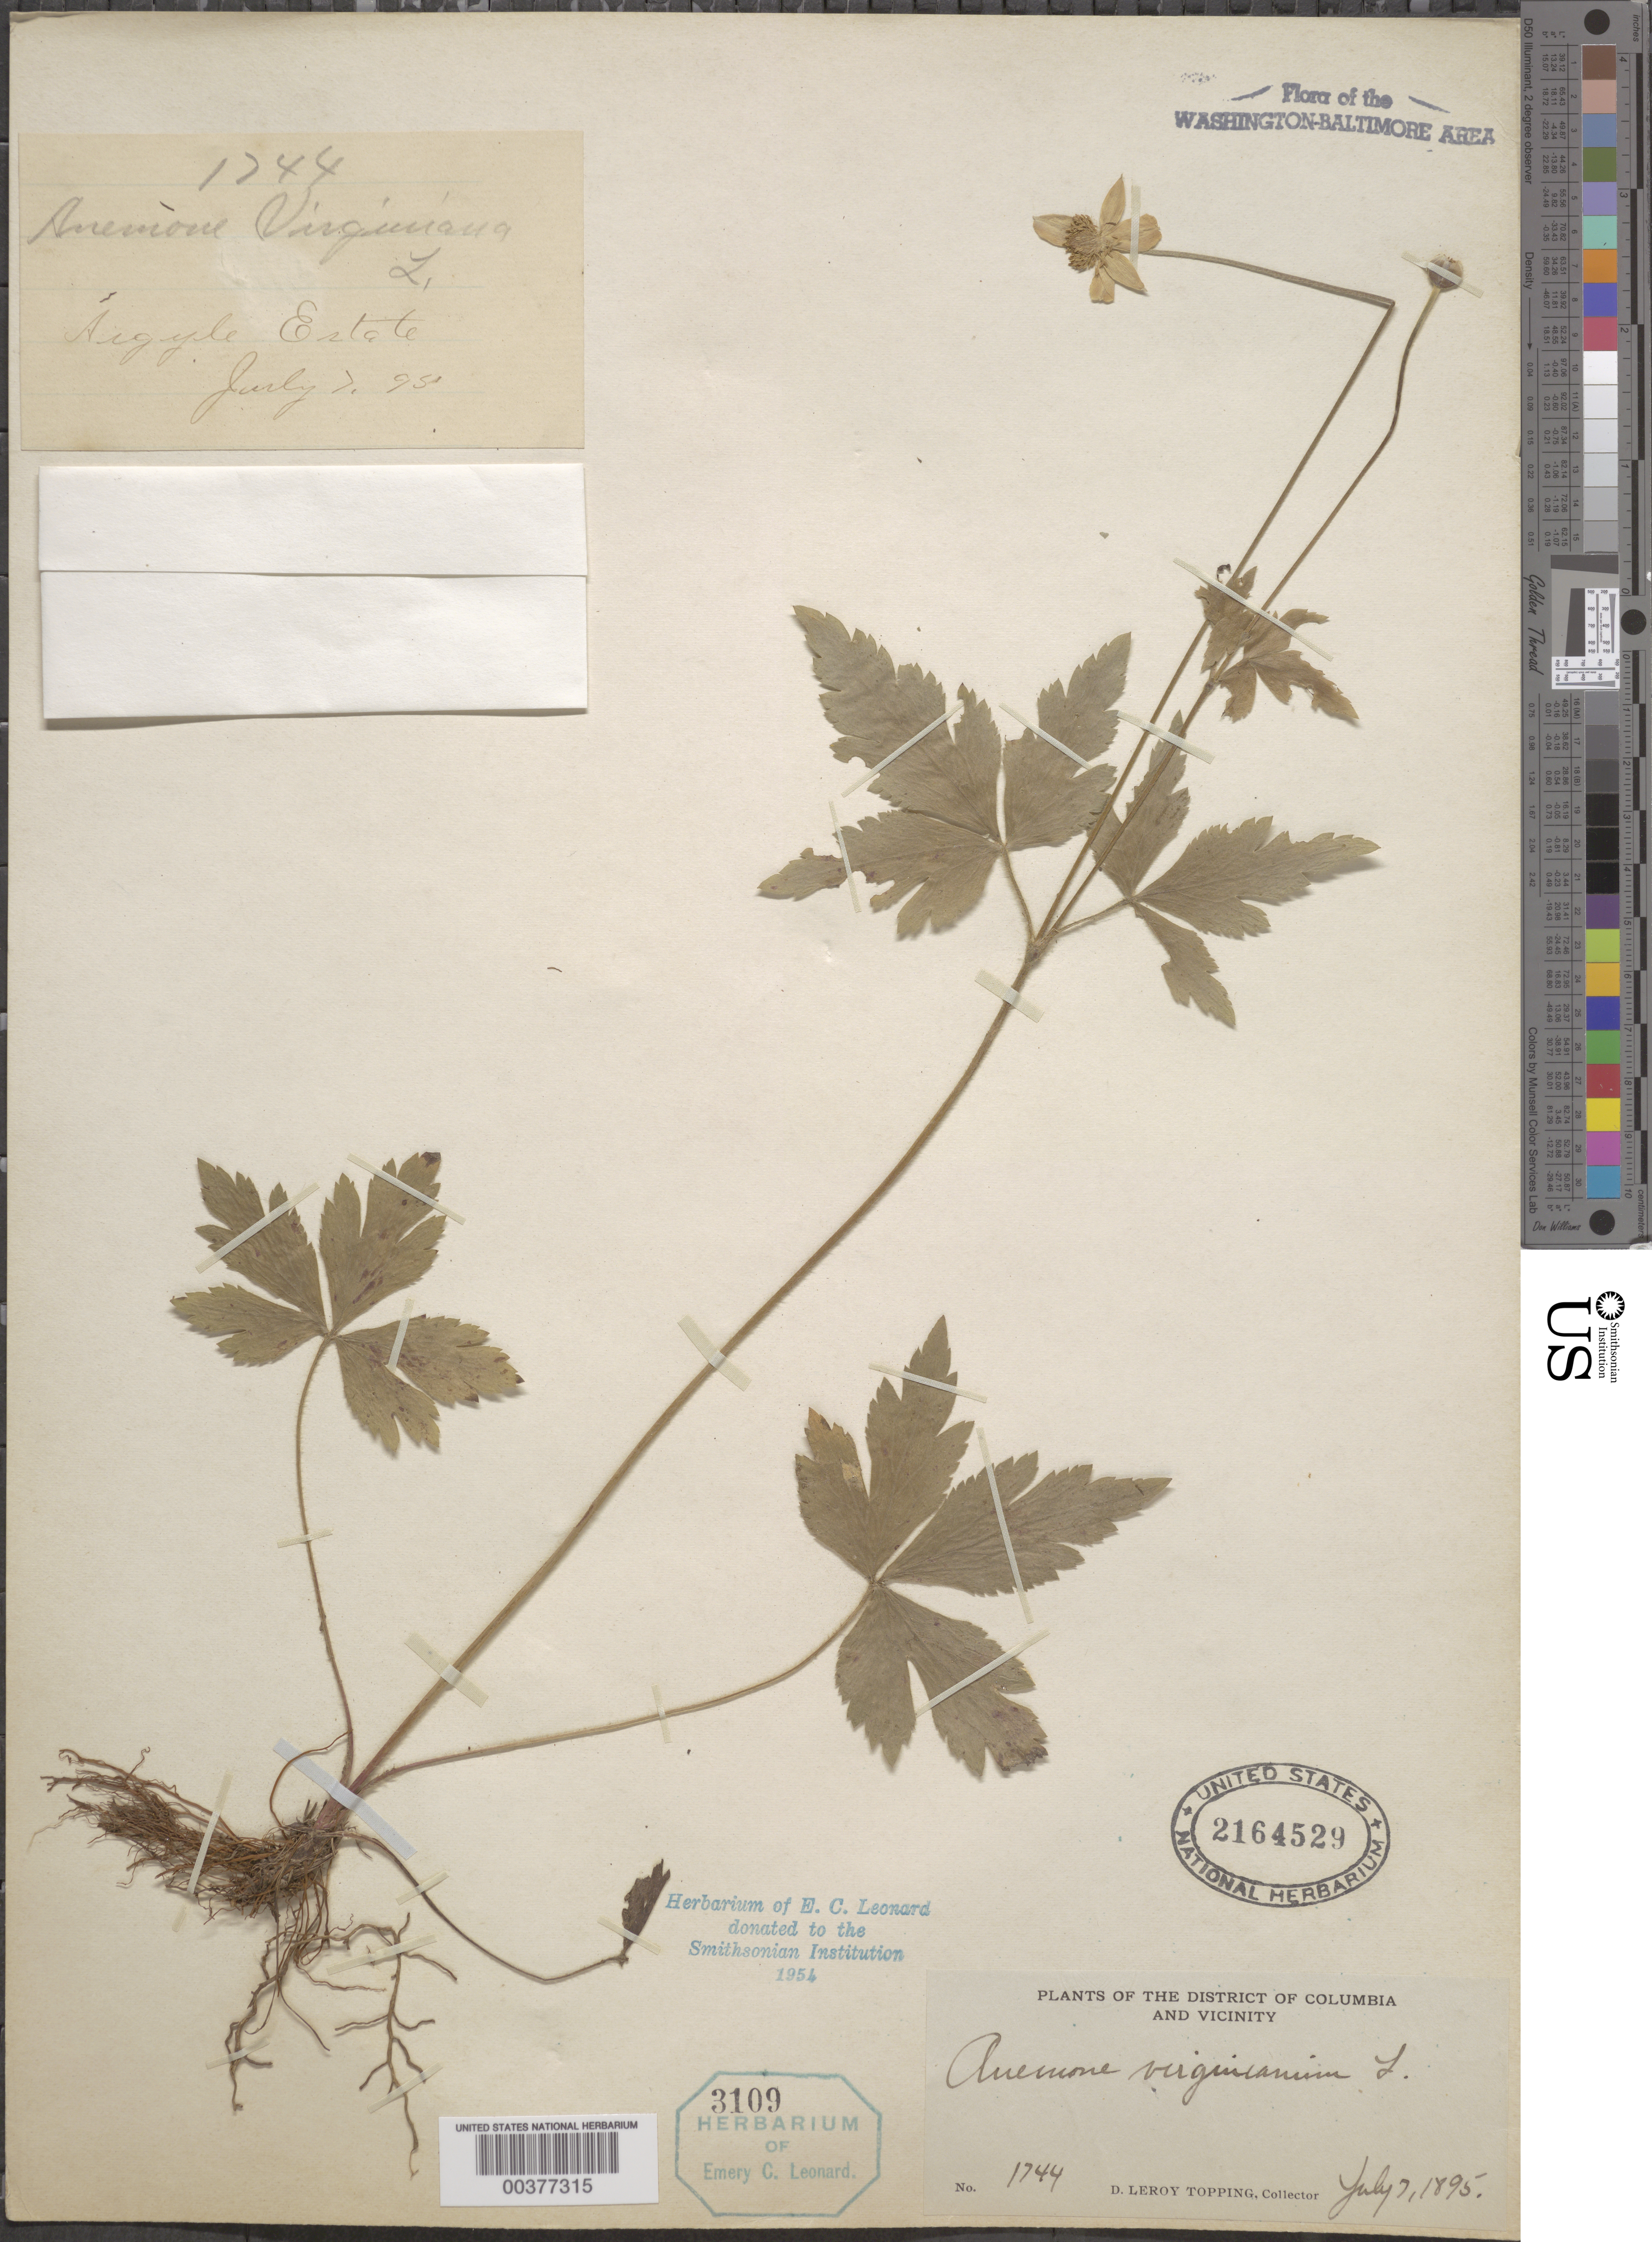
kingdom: Plantae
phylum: Tracheophyta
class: Magnoliopsida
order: Ranunculales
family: Ranunculaceae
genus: Anemone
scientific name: Anemone virginiana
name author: L.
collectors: E. Steele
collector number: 1744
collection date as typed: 07 Jul 1895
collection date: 1895-07-07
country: United States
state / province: District of Columbia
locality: Aigyle Estate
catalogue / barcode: US 2164529